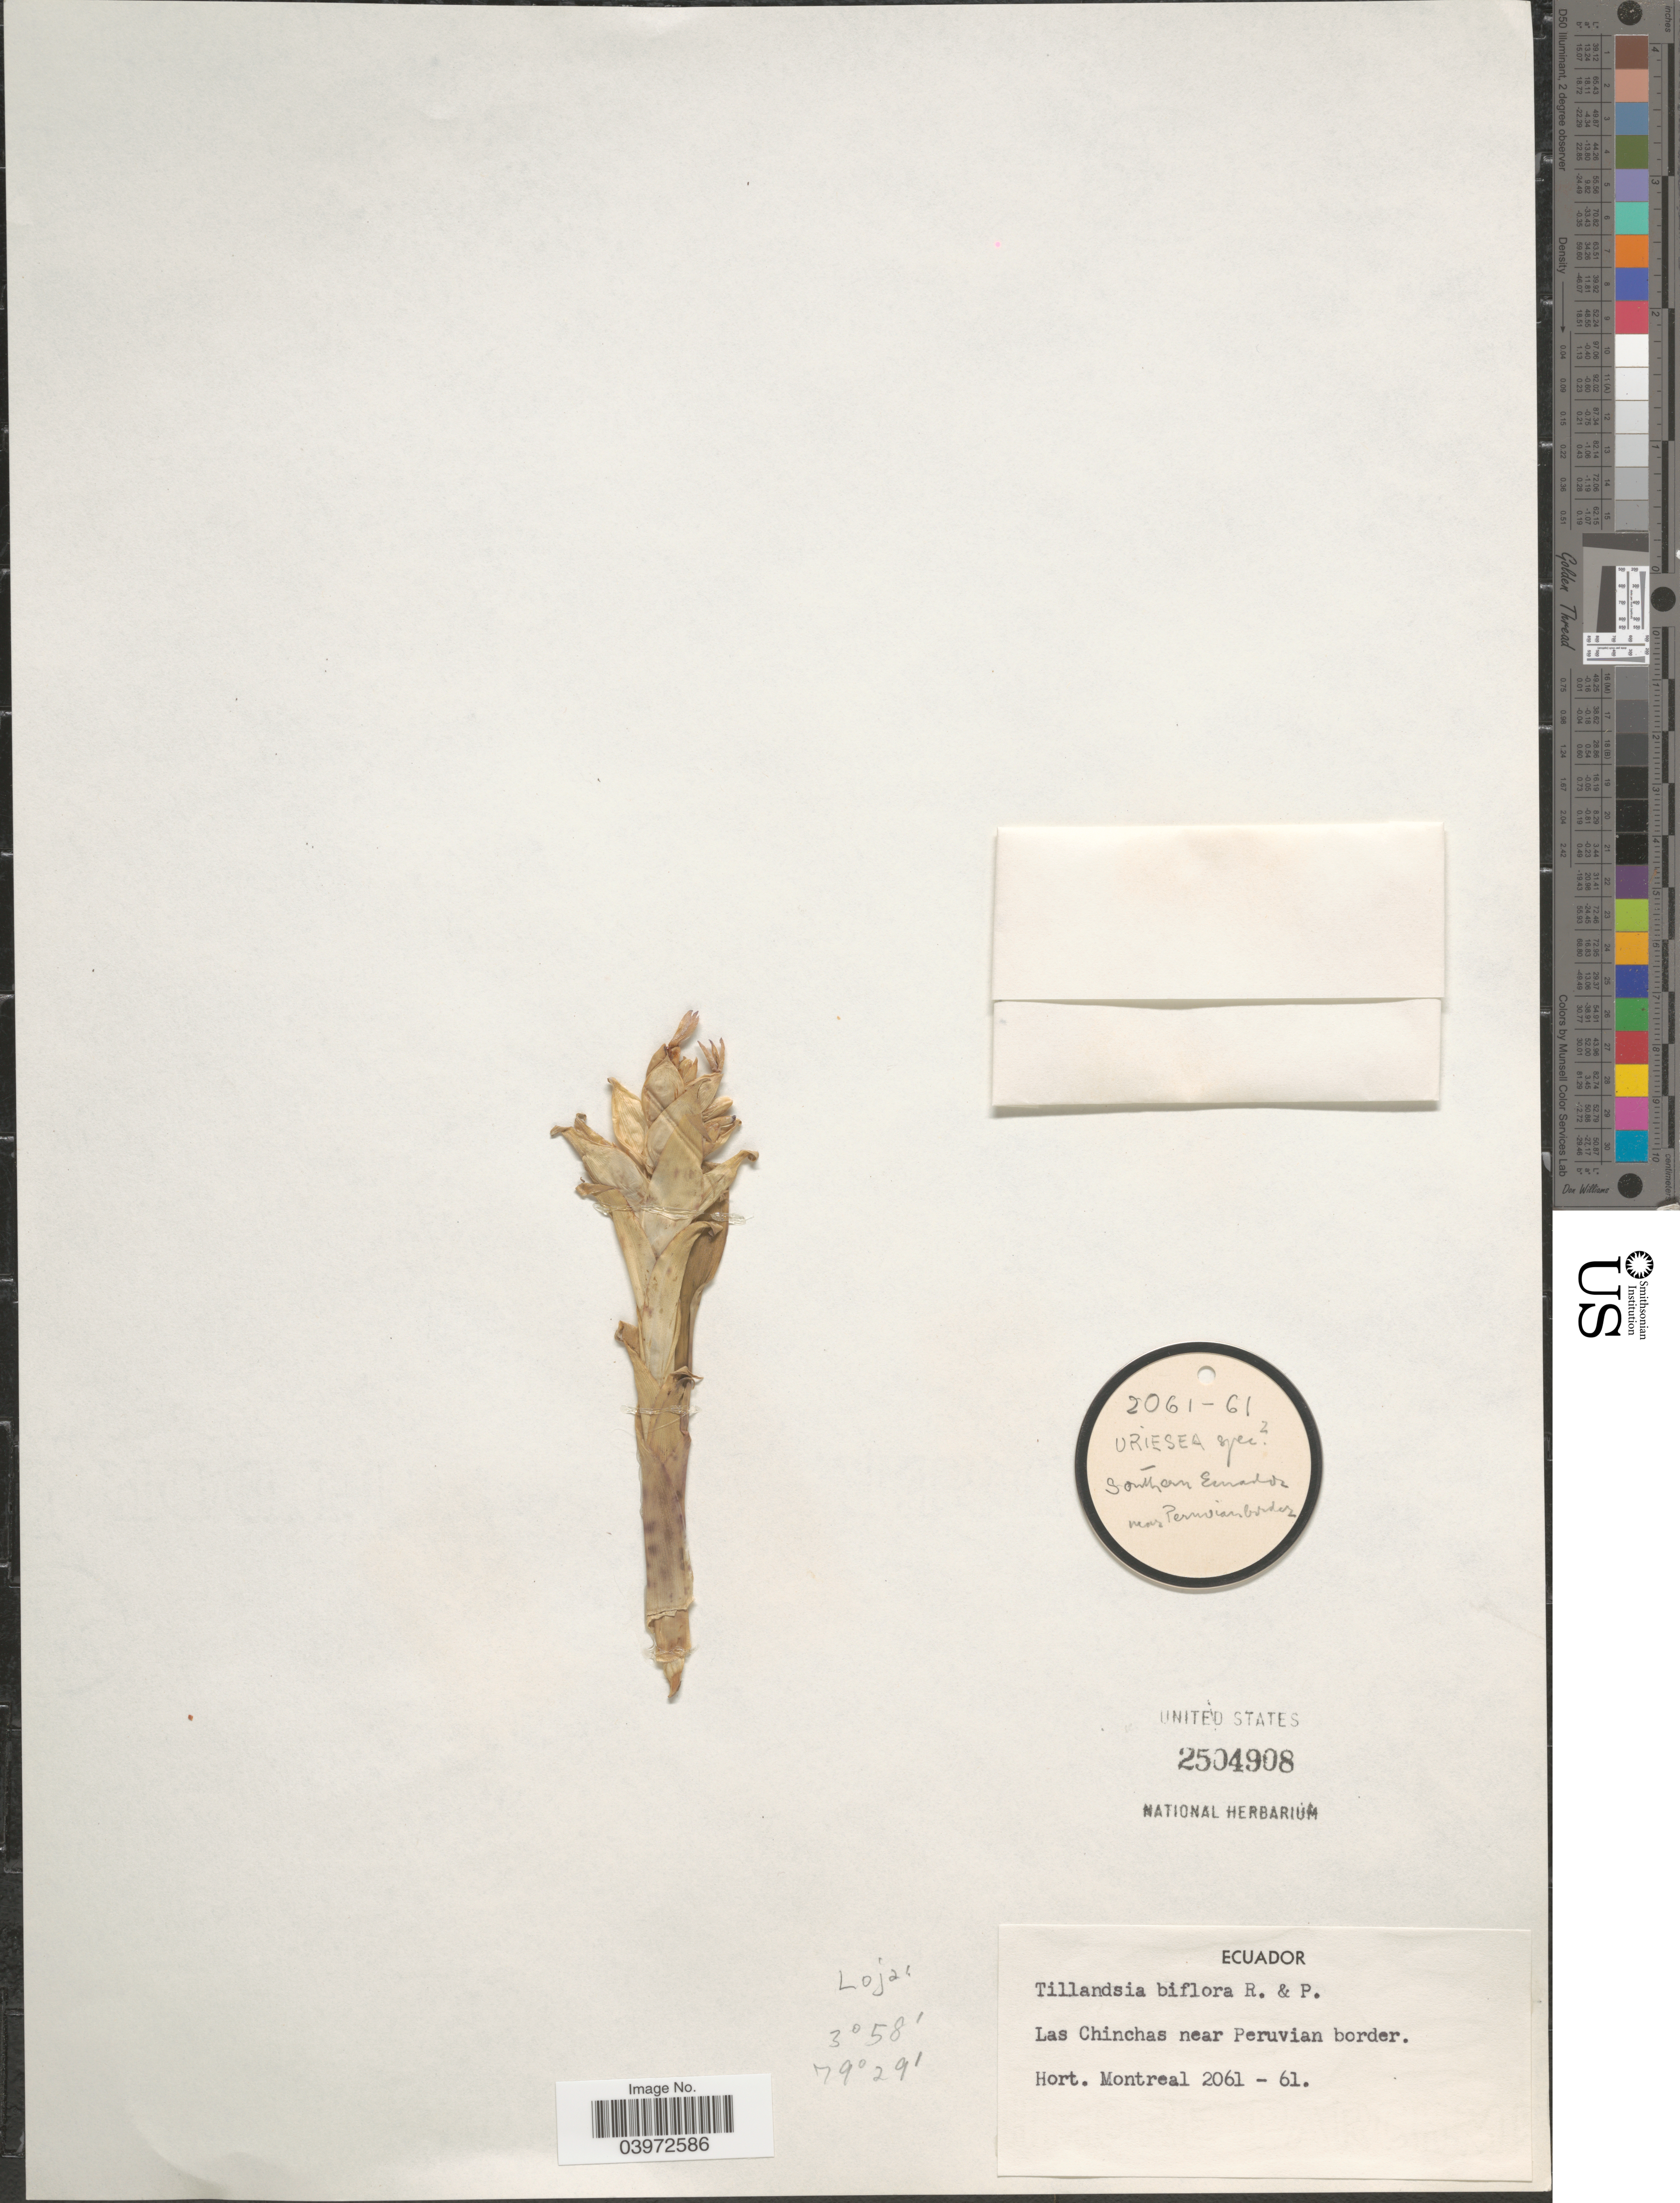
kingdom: Plantae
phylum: Tracheophyta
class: Liliopsida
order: Poales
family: Bromeliaceae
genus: Tillandsia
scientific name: Tillandsia biflora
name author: Ruiz & Pav.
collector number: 2061-61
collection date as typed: Transcribed d/m/y: //61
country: Ecuador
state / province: Loja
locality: Las Chinchas near Peruvian border.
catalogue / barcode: US 2504908